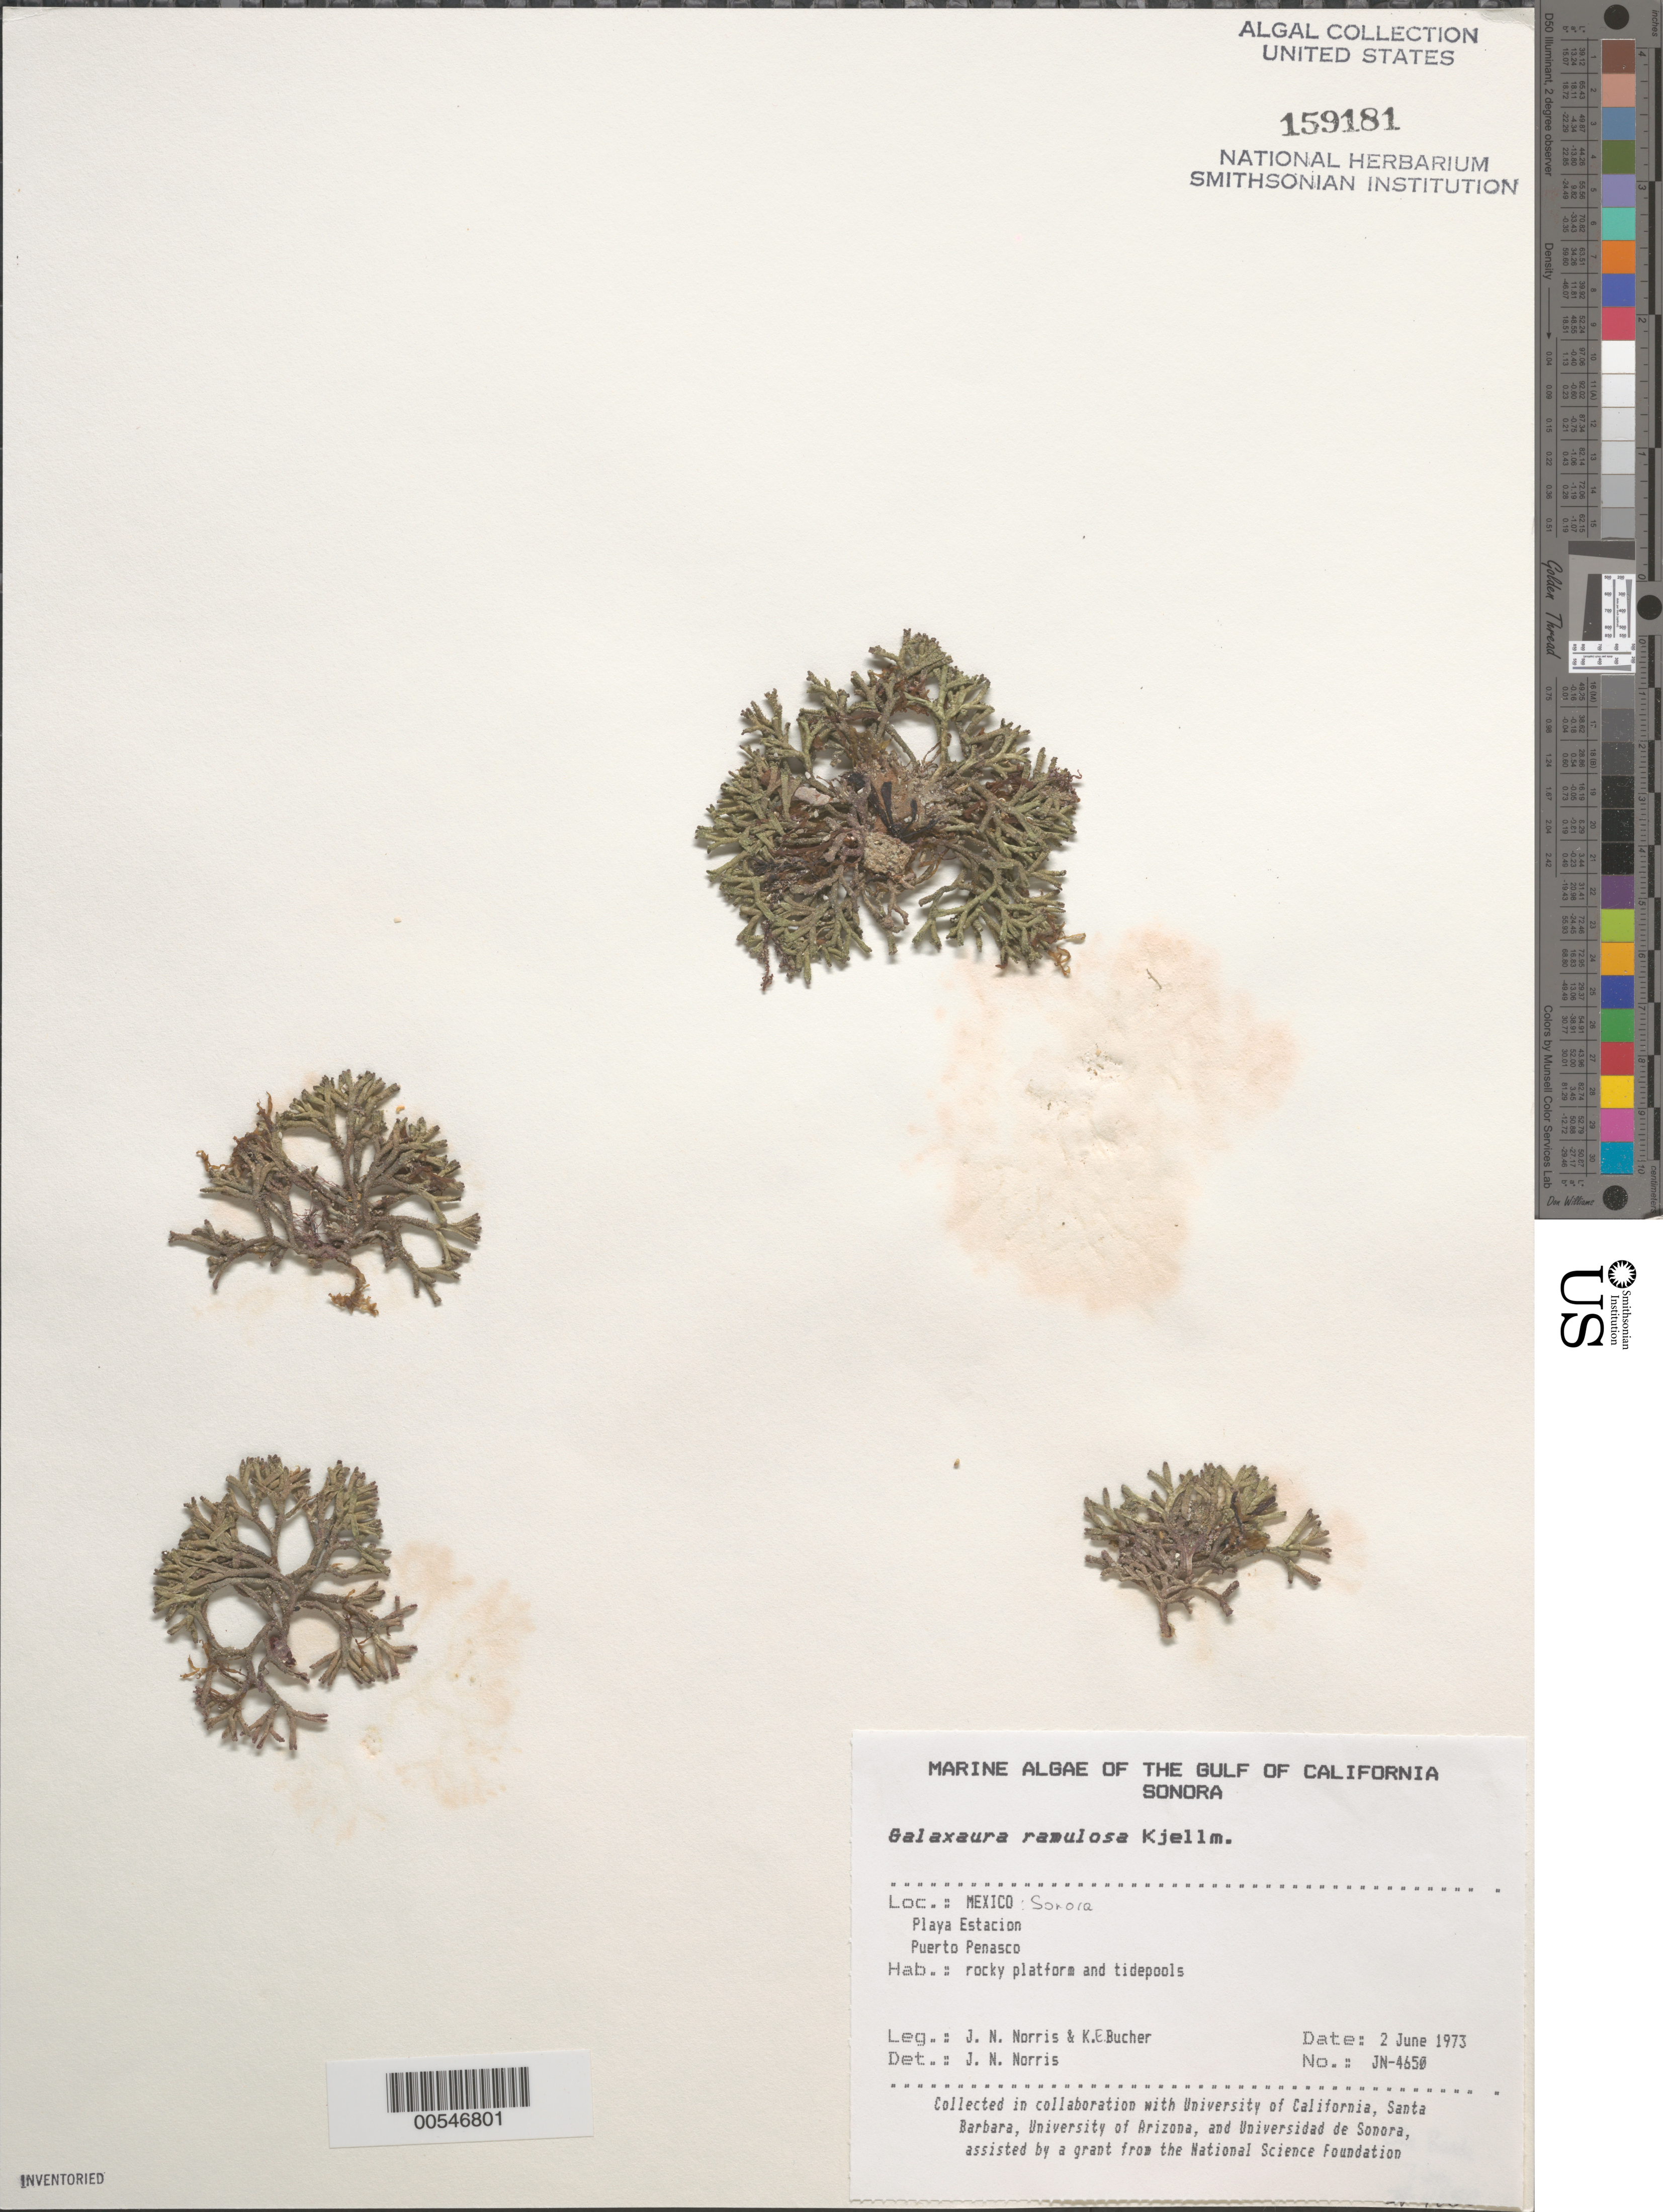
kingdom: Plantae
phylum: Rhodophyta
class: Florideophyceae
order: Nemaliales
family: Galaxauraceae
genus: Galaxaura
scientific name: Galaxaura rugosa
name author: (Ellis & Sol.) J.V.Lamouroux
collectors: J. N. Norris & K. E. Bucher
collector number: JN-4650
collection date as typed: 02 Jun 1973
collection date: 1973-06-02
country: Mexico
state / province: Sonora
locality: Playa Estacion, Puerto Penasco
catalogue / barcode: US 159181